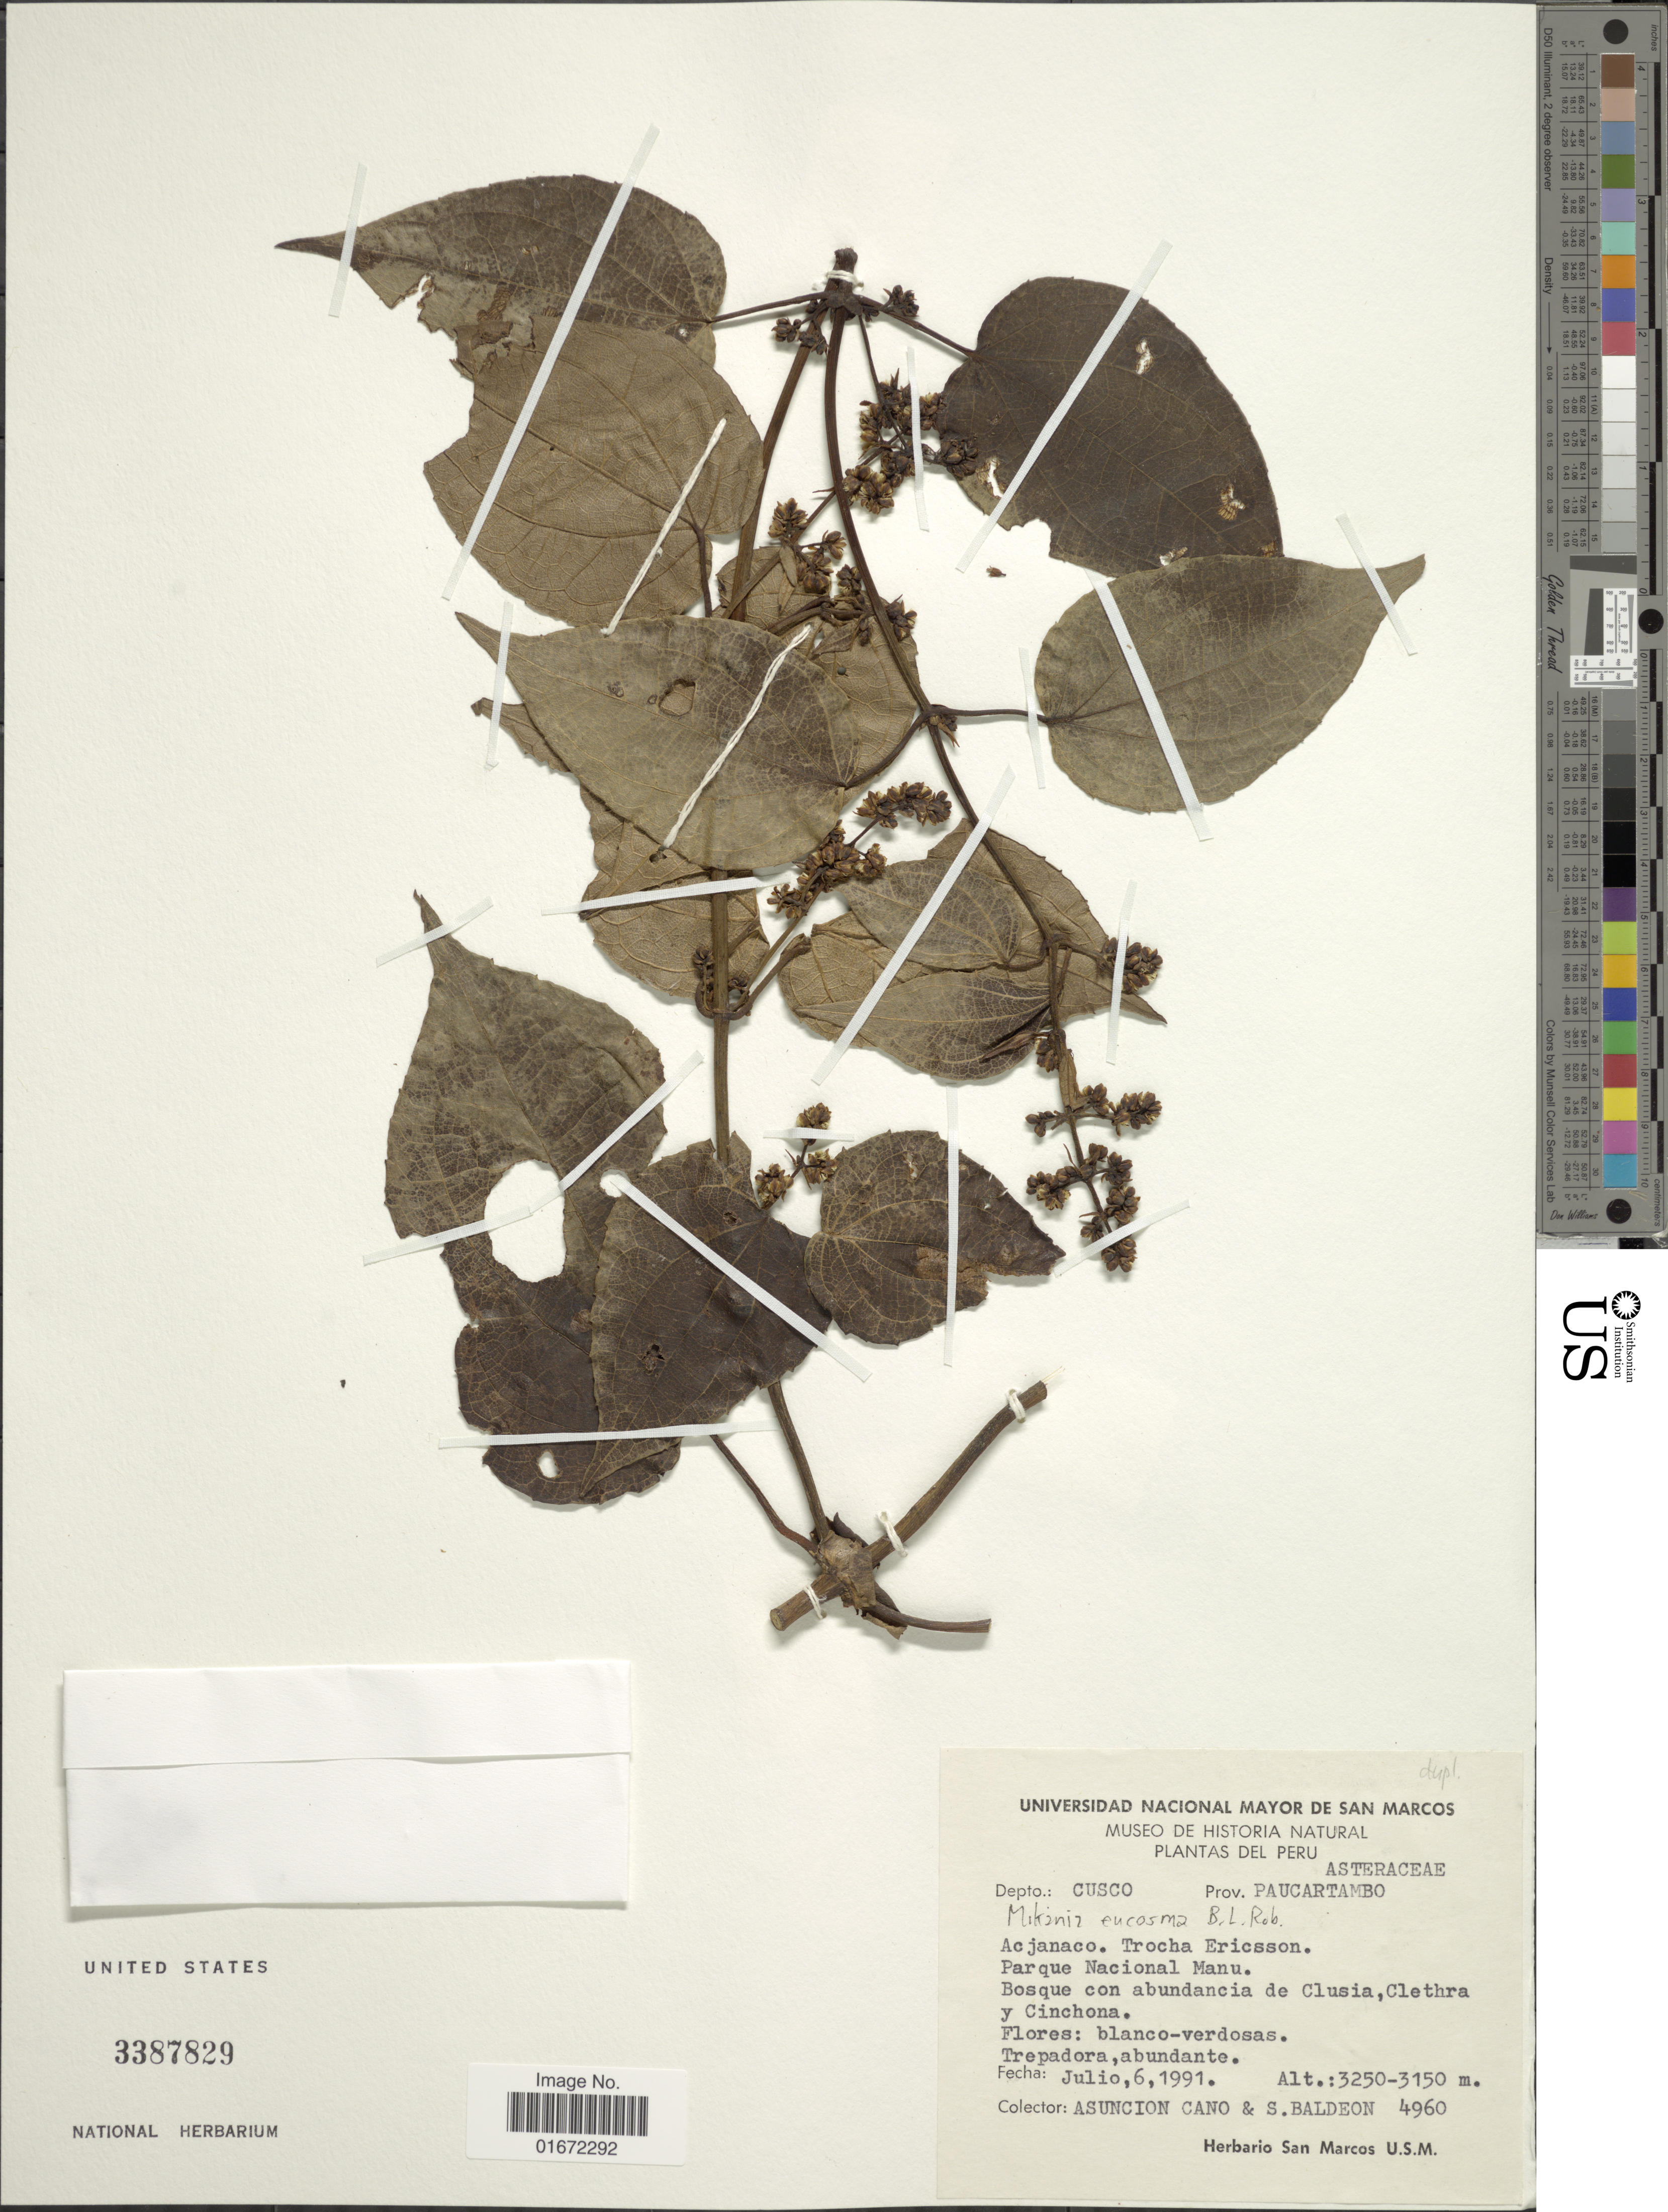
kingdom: Plantae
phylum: Tracheophyta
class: Magnoliopsida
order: Asterales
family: Asteraceae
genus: Mikania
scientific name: Mikania eucosma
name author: B.L. Rob.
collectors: A. Cano & S. Baldeon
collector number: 4960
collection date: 1991-07-06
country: Peru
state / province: Cusco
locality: Depto.: Cusco. Prov. Paucartambo. Acjanaco. Trocha Ericsson. Parque Nacional Manu. Bosque con abundancia de Clusia, Clethra y Cinchona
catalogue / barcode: US 3387829